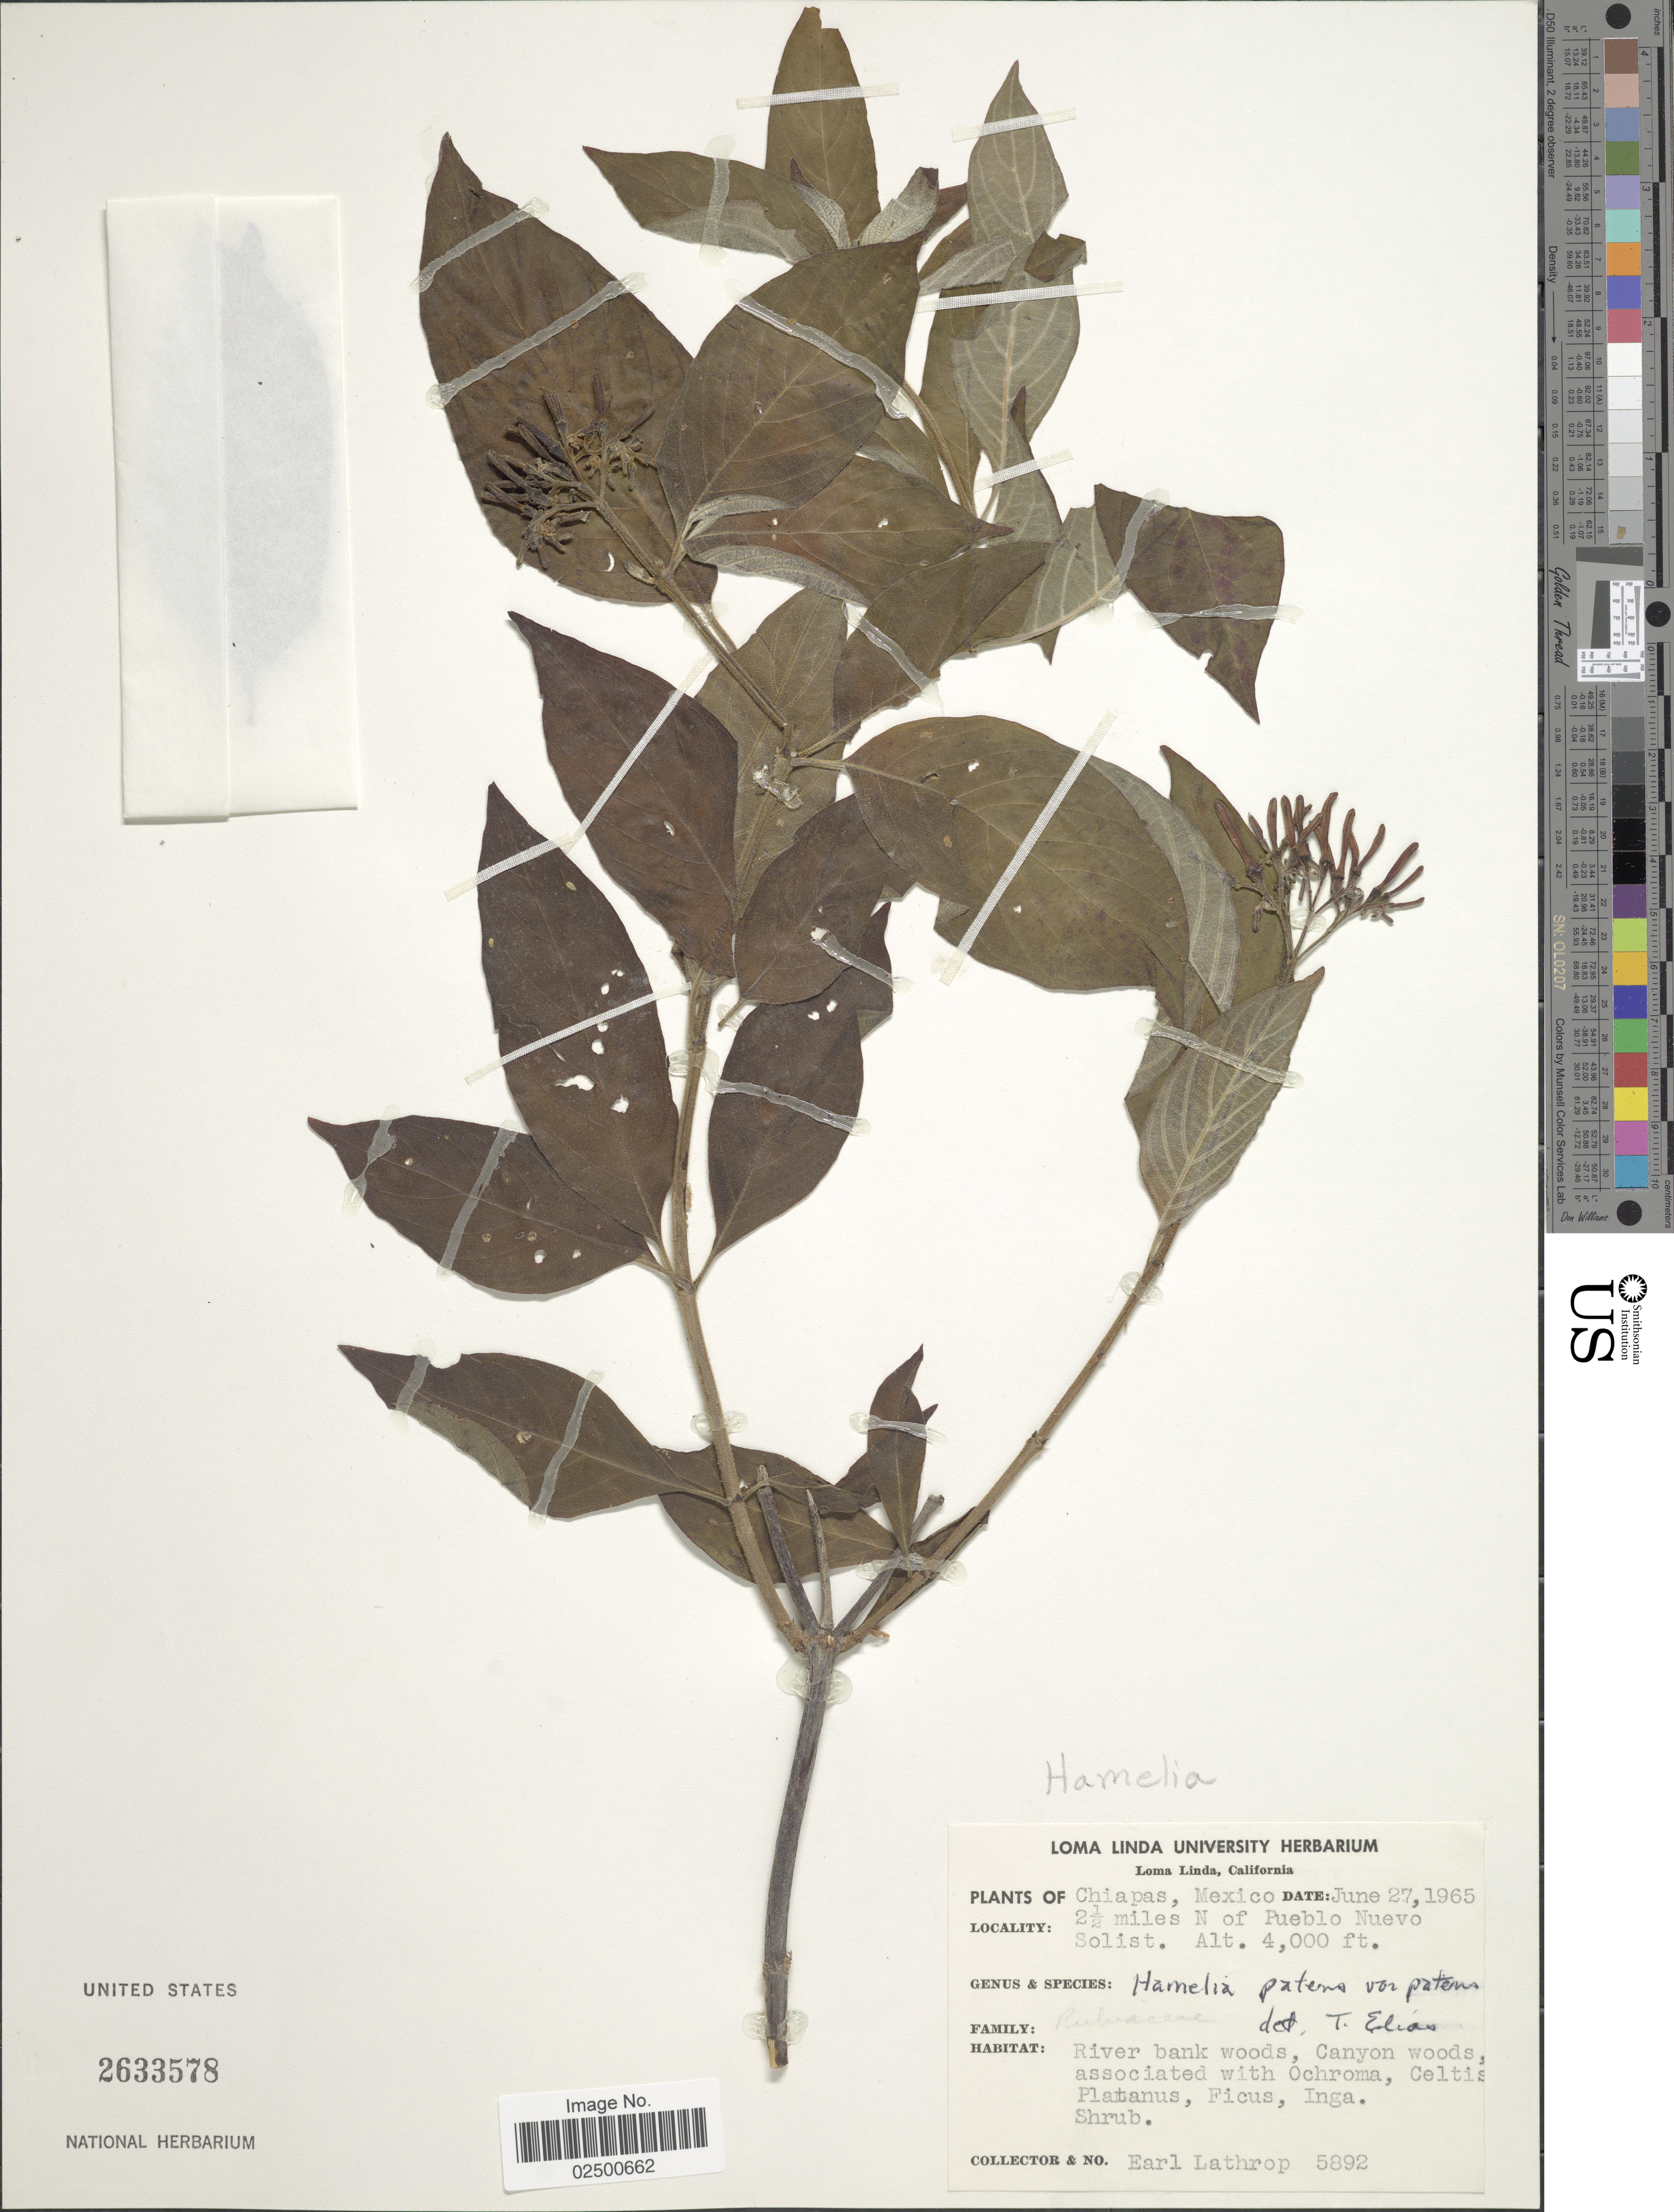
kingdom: Plantae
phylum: Tracheophyta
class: Magnoliopsida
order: Gentianales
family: Rubiaceae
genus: Hamelia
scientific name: Hamelia patens var. patens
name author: Jacq.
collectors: E. W. Lathrop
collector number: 5892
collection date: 1965-06-27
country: Mexico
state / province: Chiapas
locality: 2½ miles N of Pueblo Nuevo Solist.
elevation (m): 1219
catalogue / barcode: US 2633578